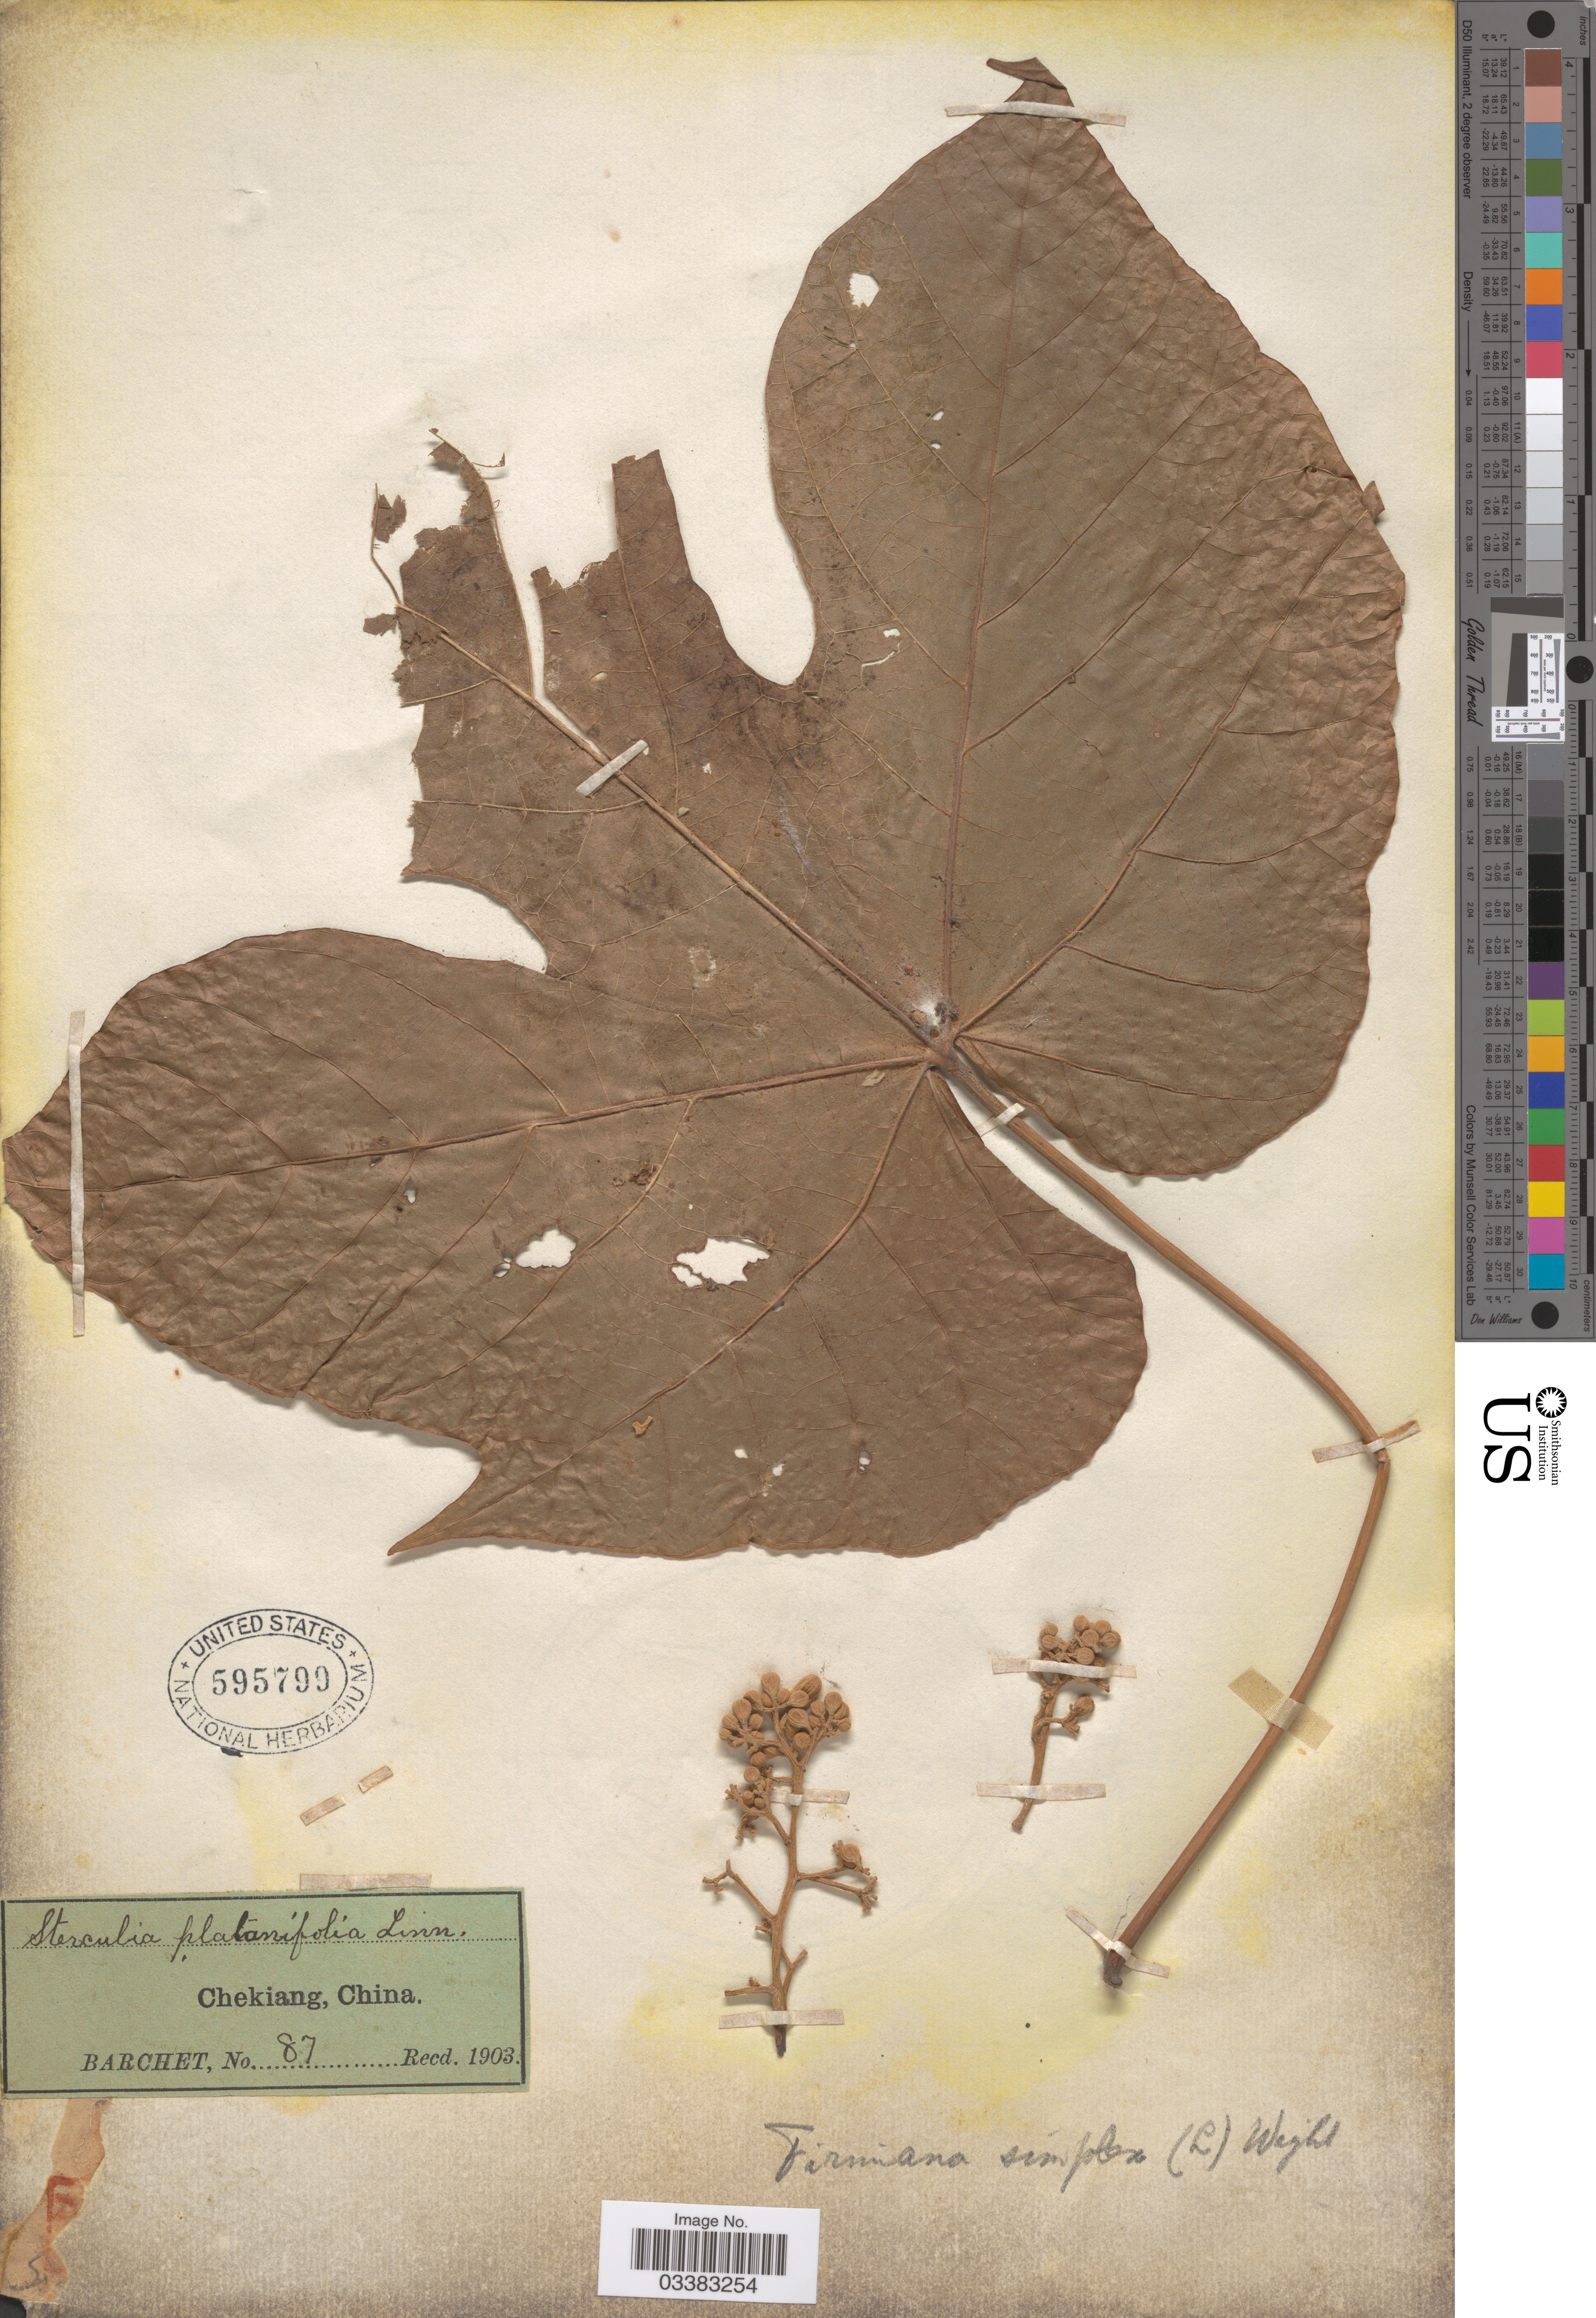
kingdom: Plantae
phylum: Tracheophyta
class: Magnoliopsida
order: Malvales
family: Malvaceae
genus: Firmiana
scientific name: Firmiana simplex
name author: (L.) W. Wight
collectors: Barchet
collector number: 87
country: China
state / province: Zhejiang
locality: Chekiang.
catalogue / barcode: US 595799